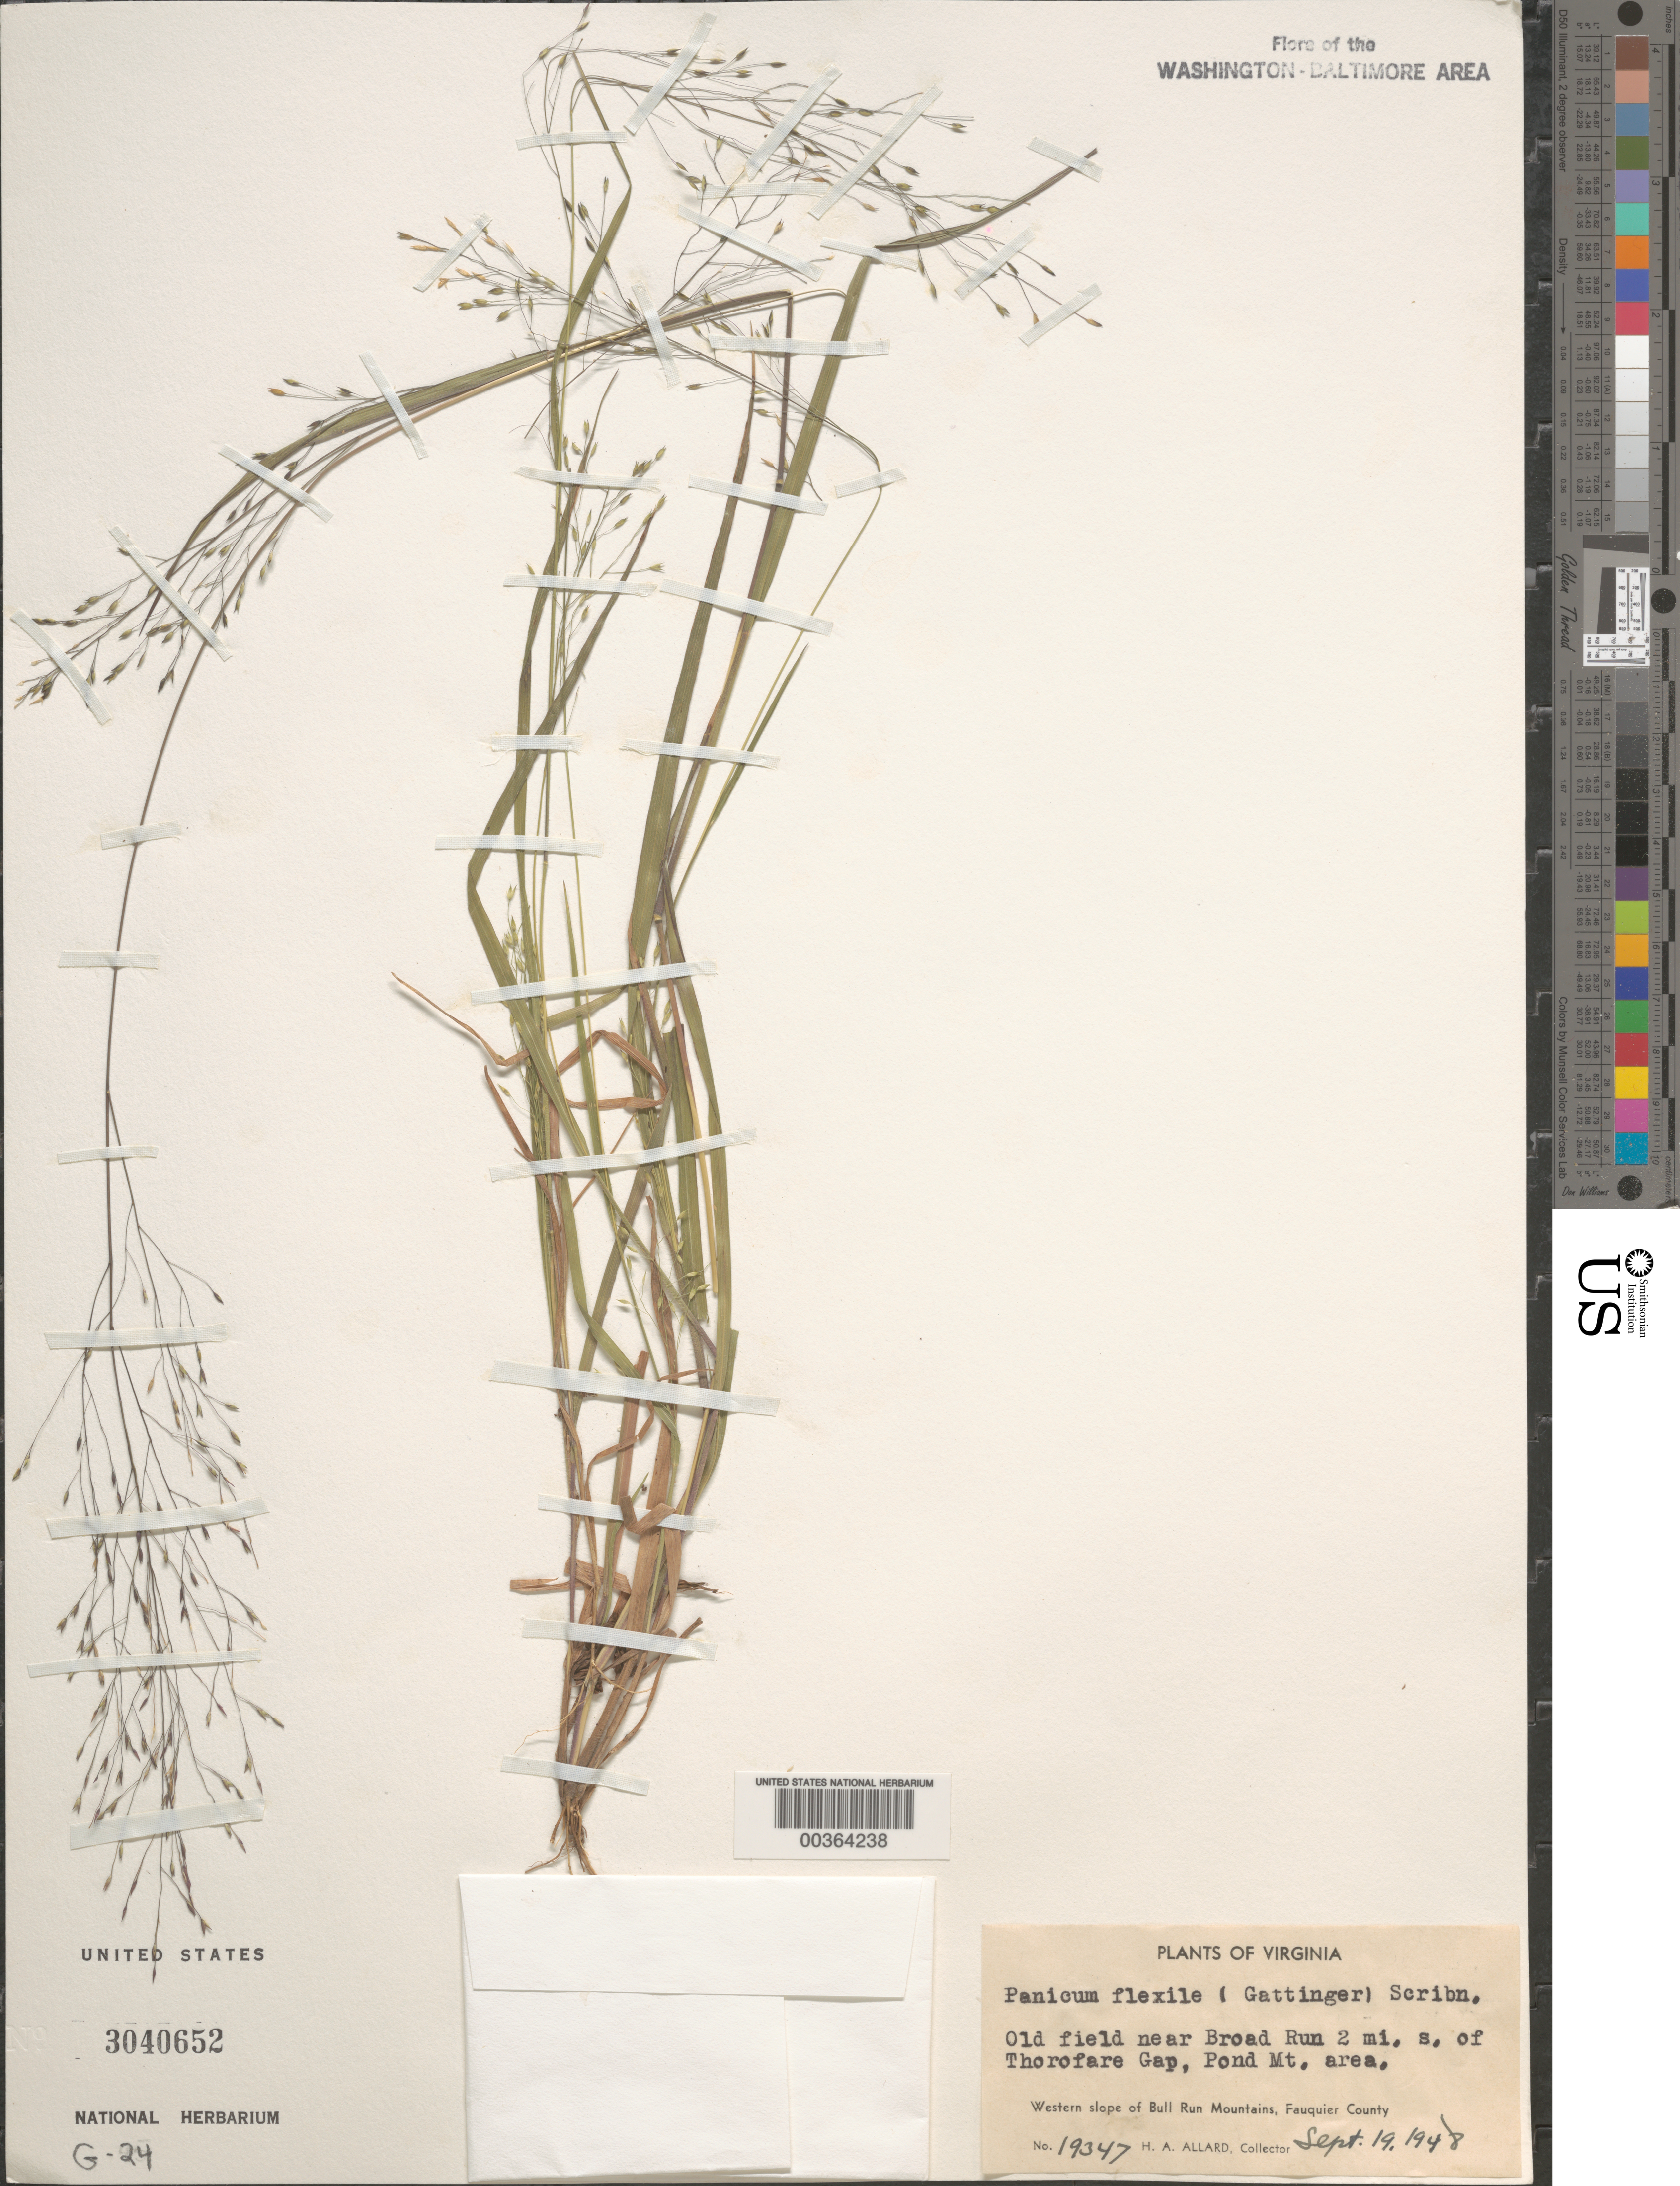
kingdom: Plantae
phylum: Tracheophyta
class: Liliopsida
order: Poales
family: Poaceae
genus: Panicum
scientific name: Panicum flexile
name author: (Gatt.) Scribn.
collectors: H. A. Allard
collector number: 19347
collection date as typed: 19 Sep 1948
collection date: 1948-09-19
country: United States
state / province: Virginia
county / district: Fauquier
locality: Near Broad Run 2 mi. S of Thorofare Gap, Pond Mtn. area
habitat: Old field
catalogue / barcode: US 3040652